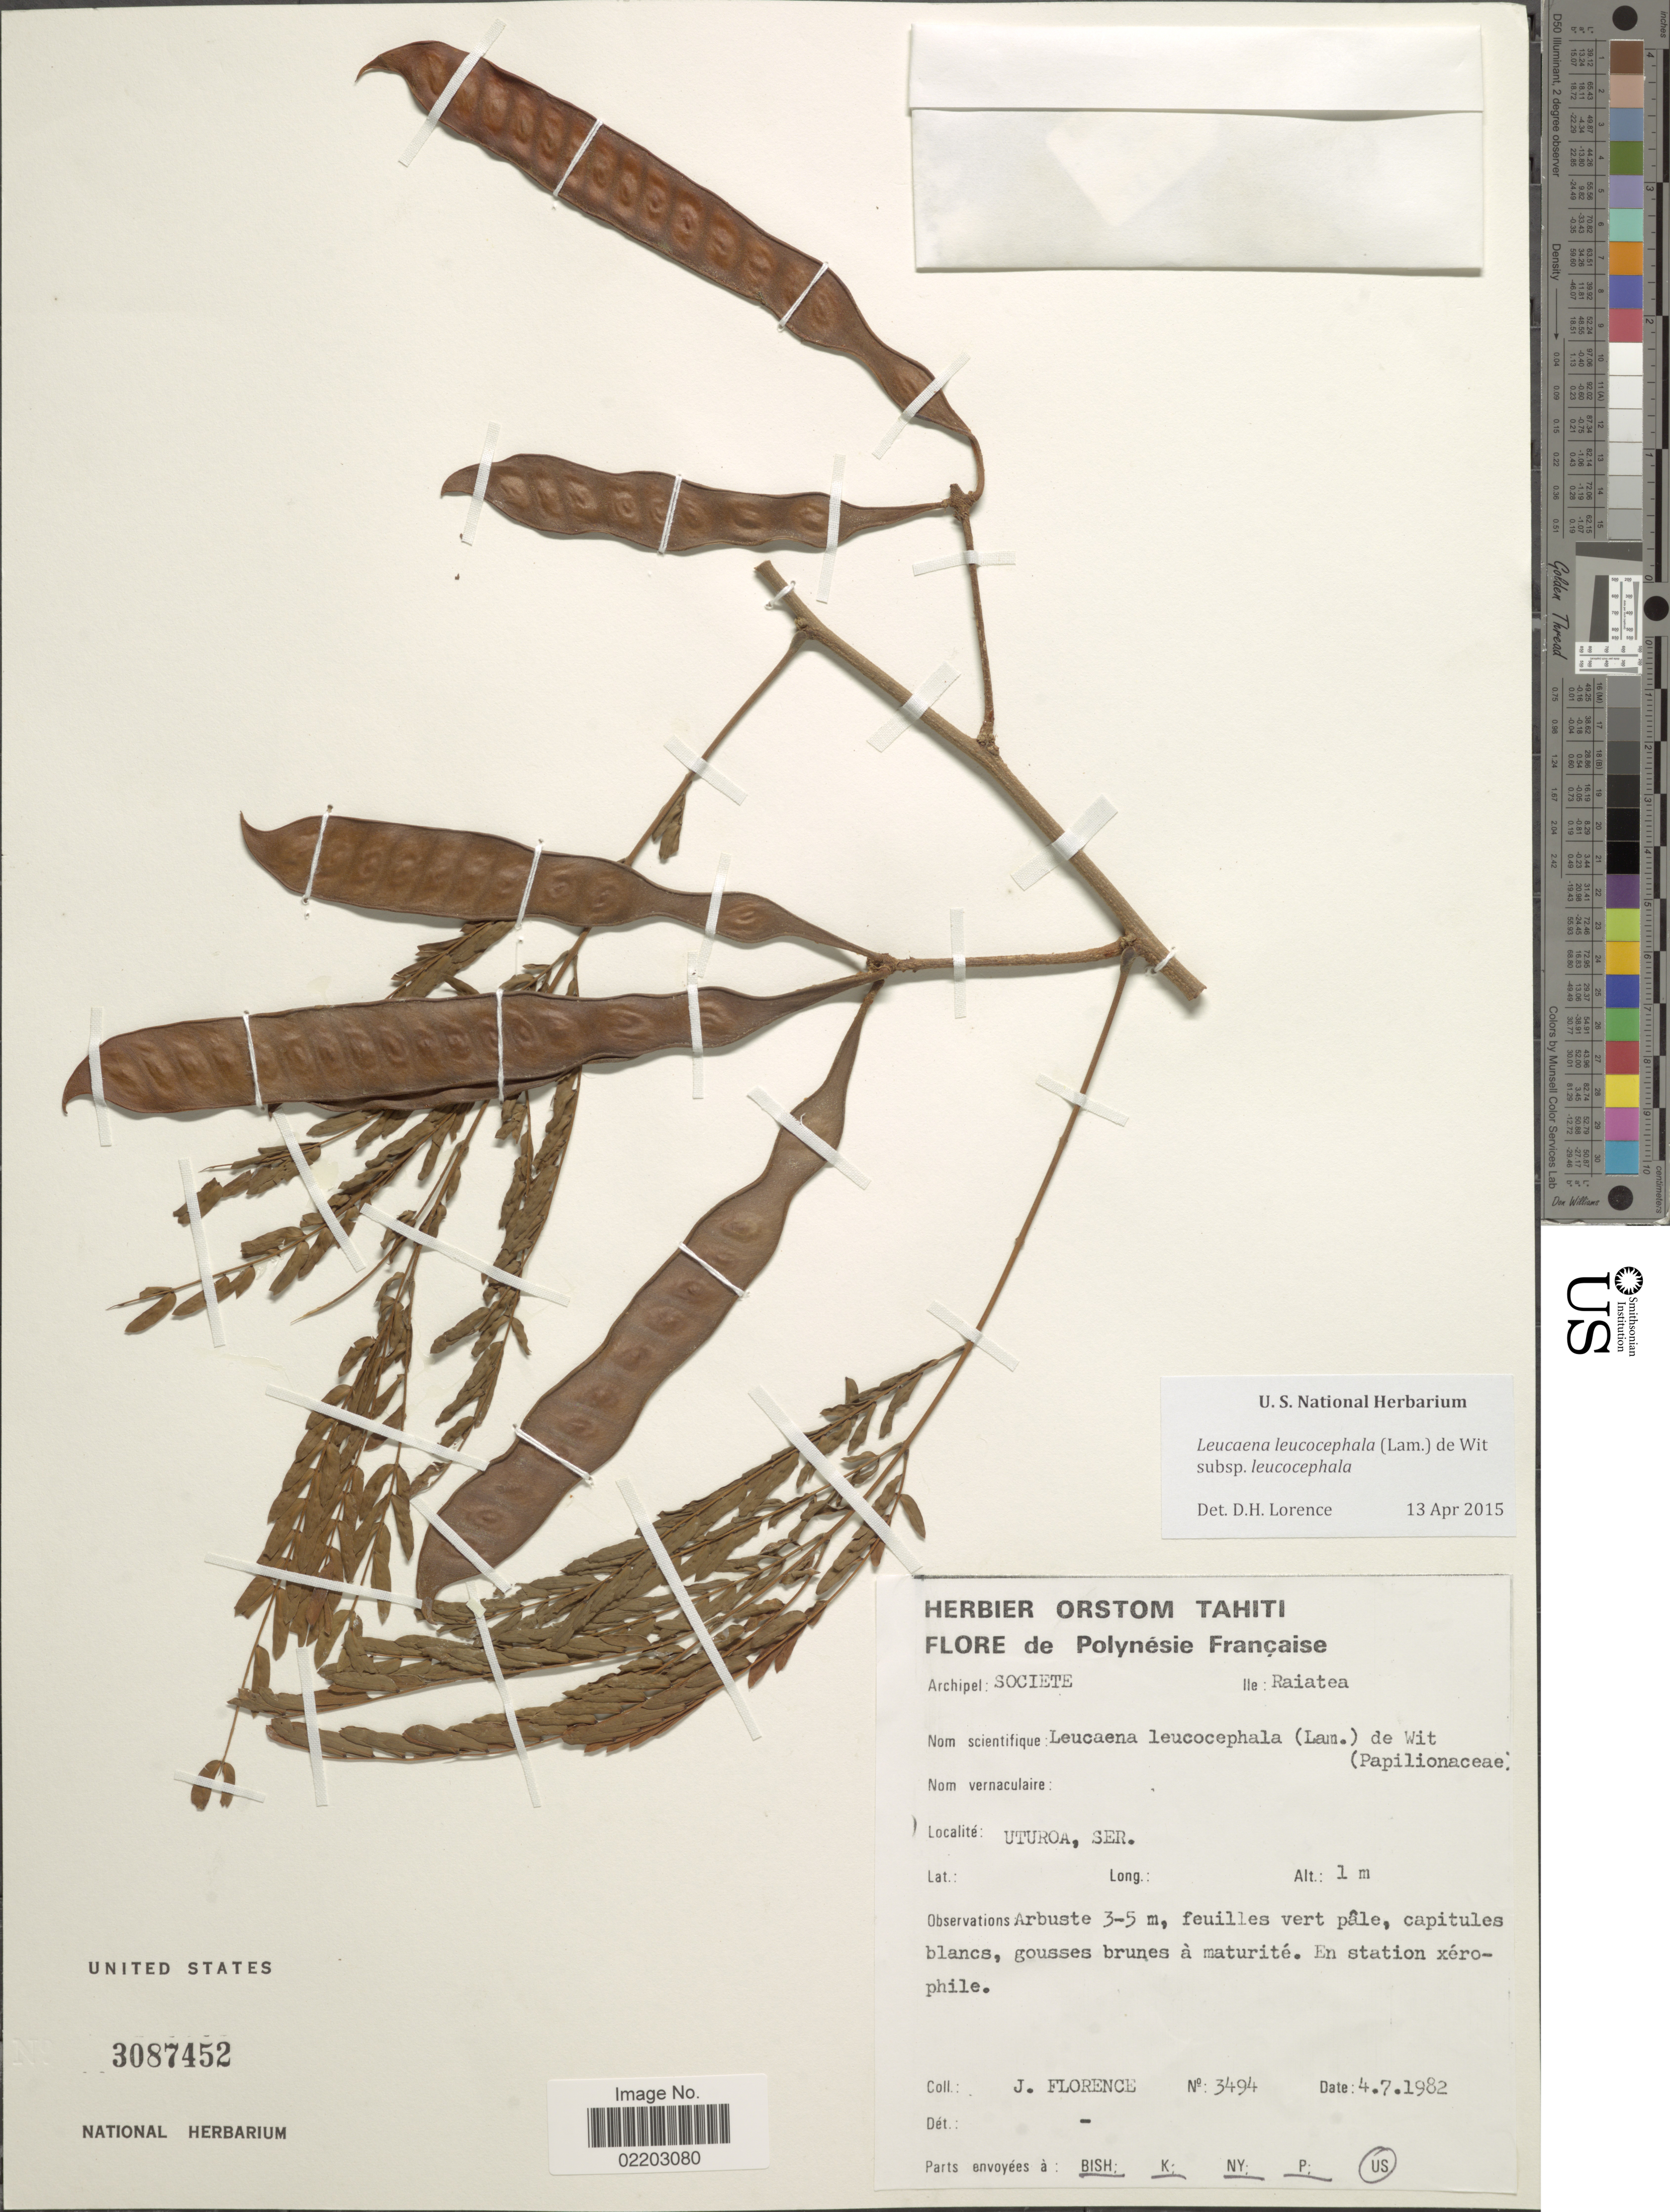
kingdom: Plantae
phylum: Tracheophyta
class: Magnoliopsida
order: Fabales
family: Fabaceae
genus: Leucaena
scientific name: Leucaena leucocephala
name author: (Lam.) de Wit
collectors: J. Florence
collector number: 3494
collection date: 1982-07-04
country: French Polynesia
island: Raiatea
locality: Polynesie Francaise, Uturoa, Ser. Archipel: Societe, Ile:Raiatea.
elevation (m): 1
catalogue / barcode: US 3087452